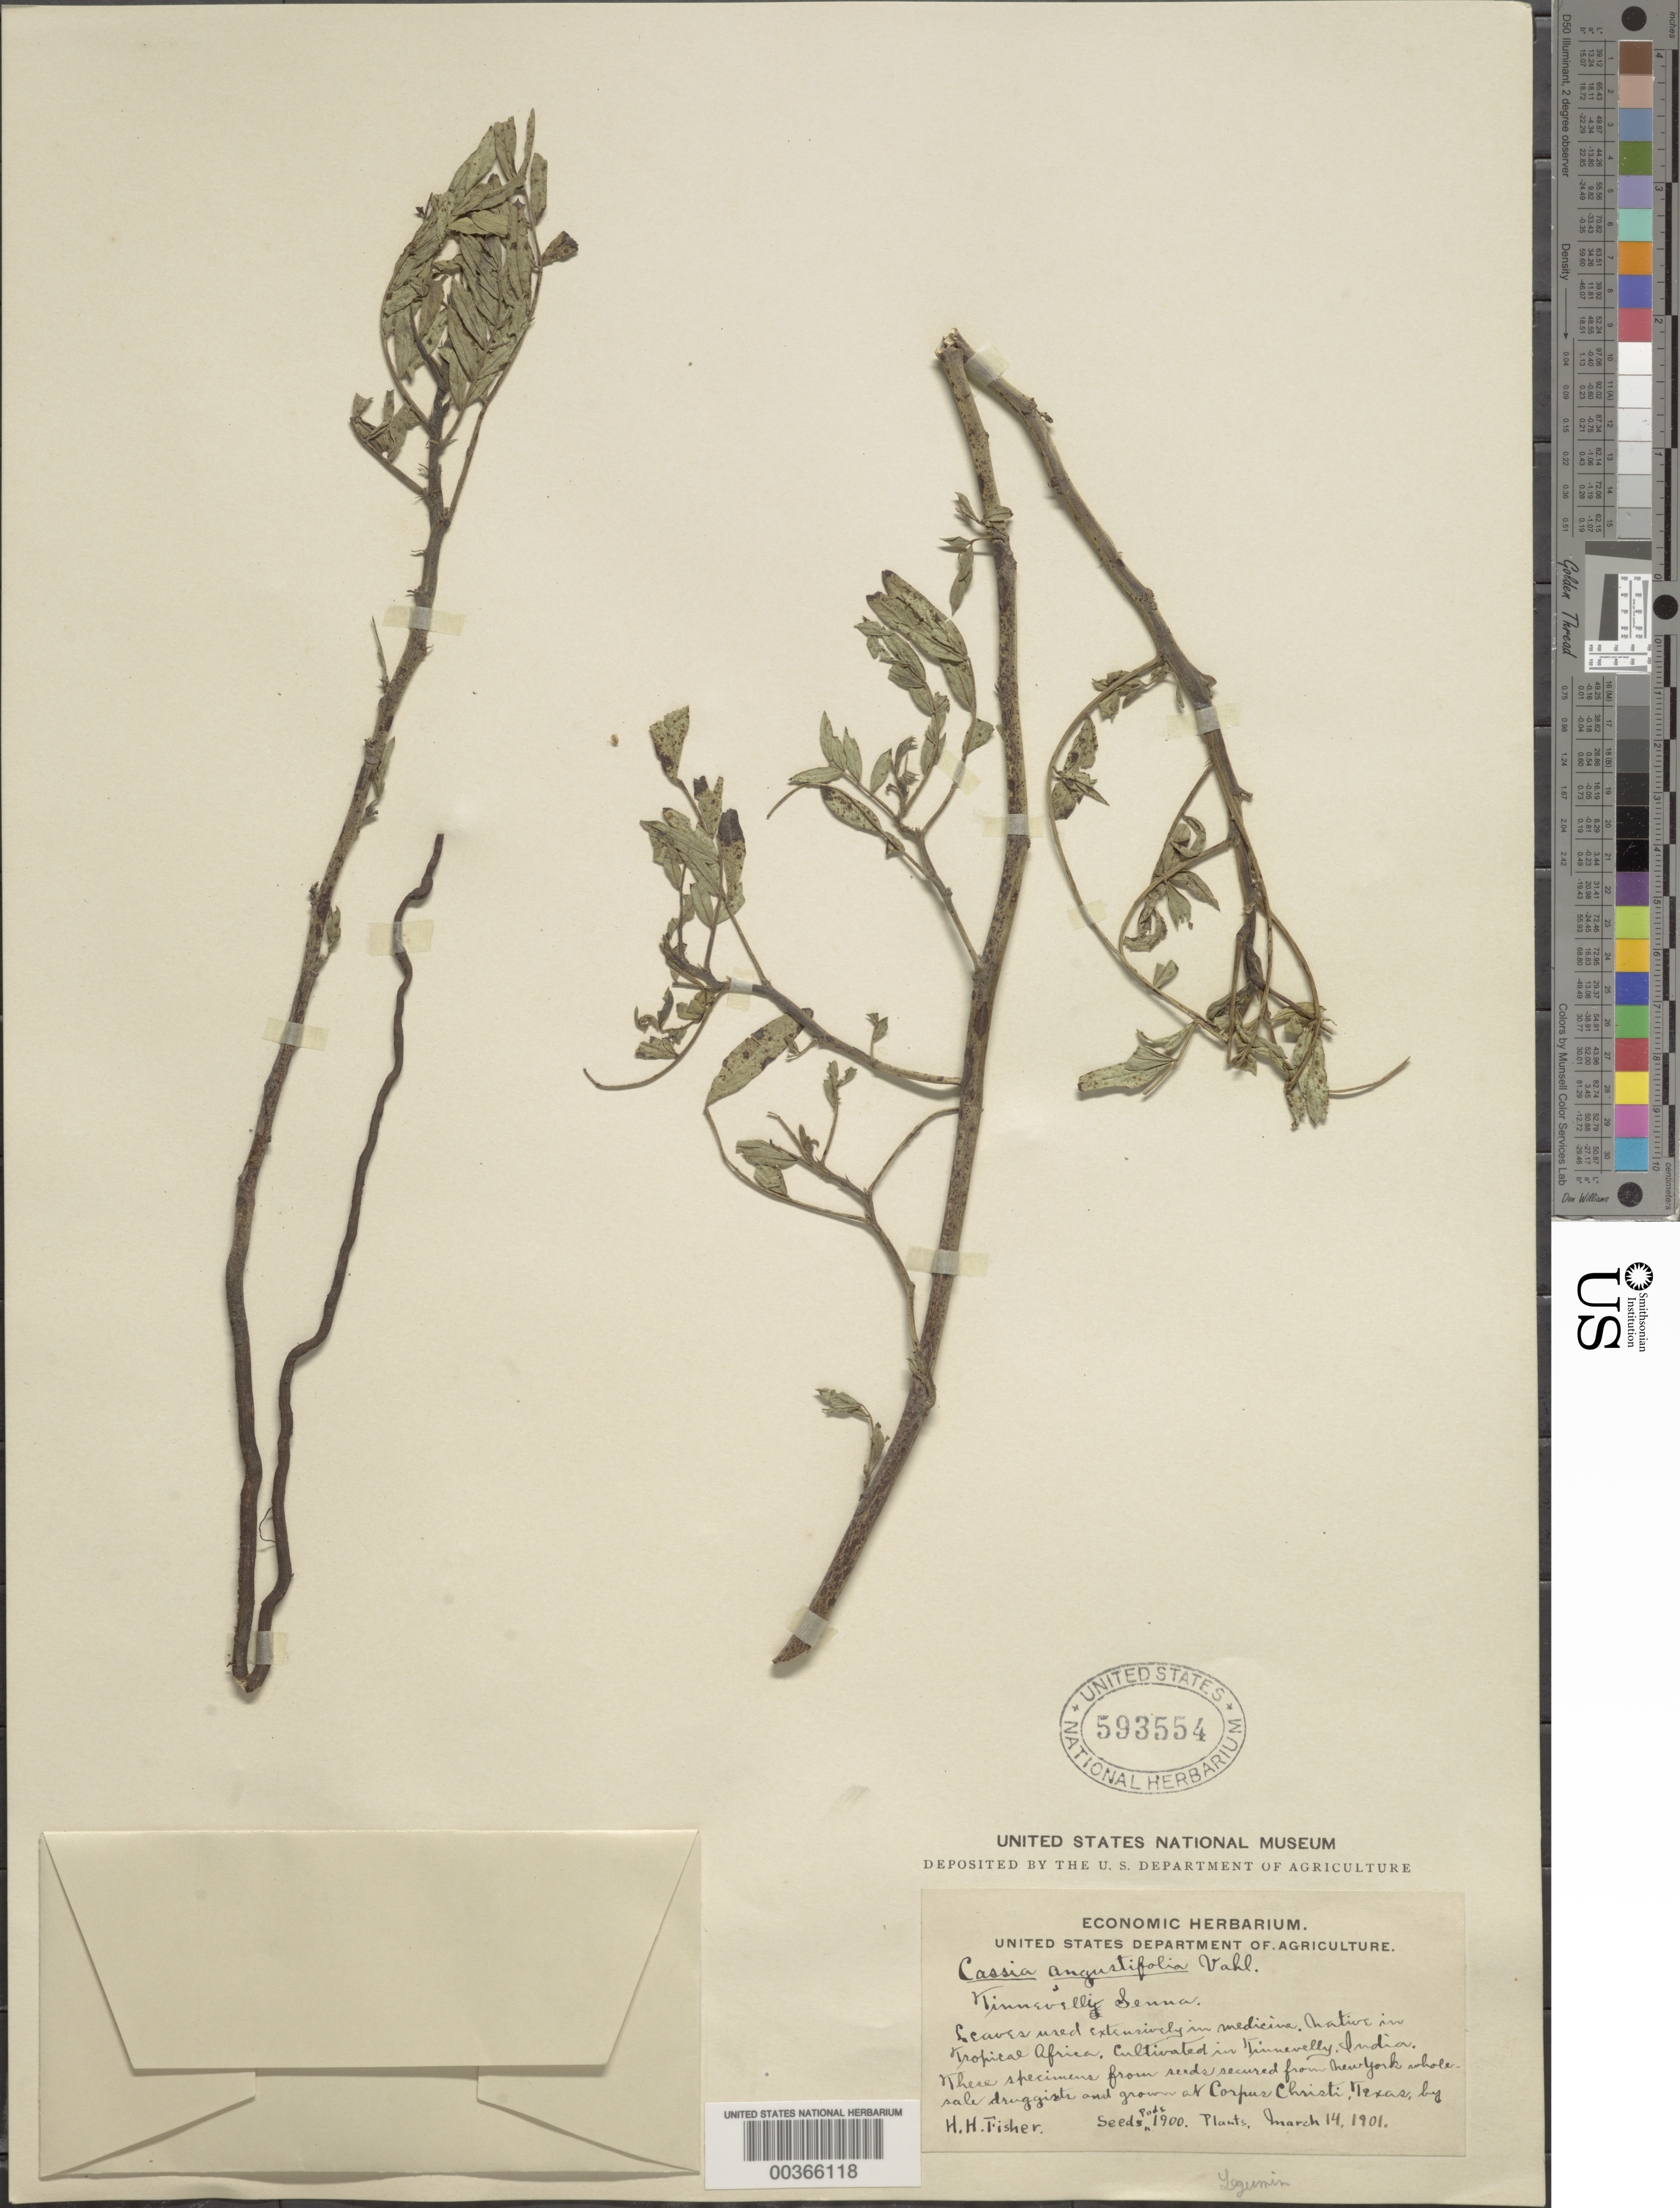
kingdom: Plantae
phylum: Tracheophyta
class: Magnoliopsida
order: Fabales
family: Fabaceae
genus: Senna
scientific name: Senna angustifolia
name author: (Vahl) Batka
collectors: H. H. Fisher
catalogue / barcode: US 593554